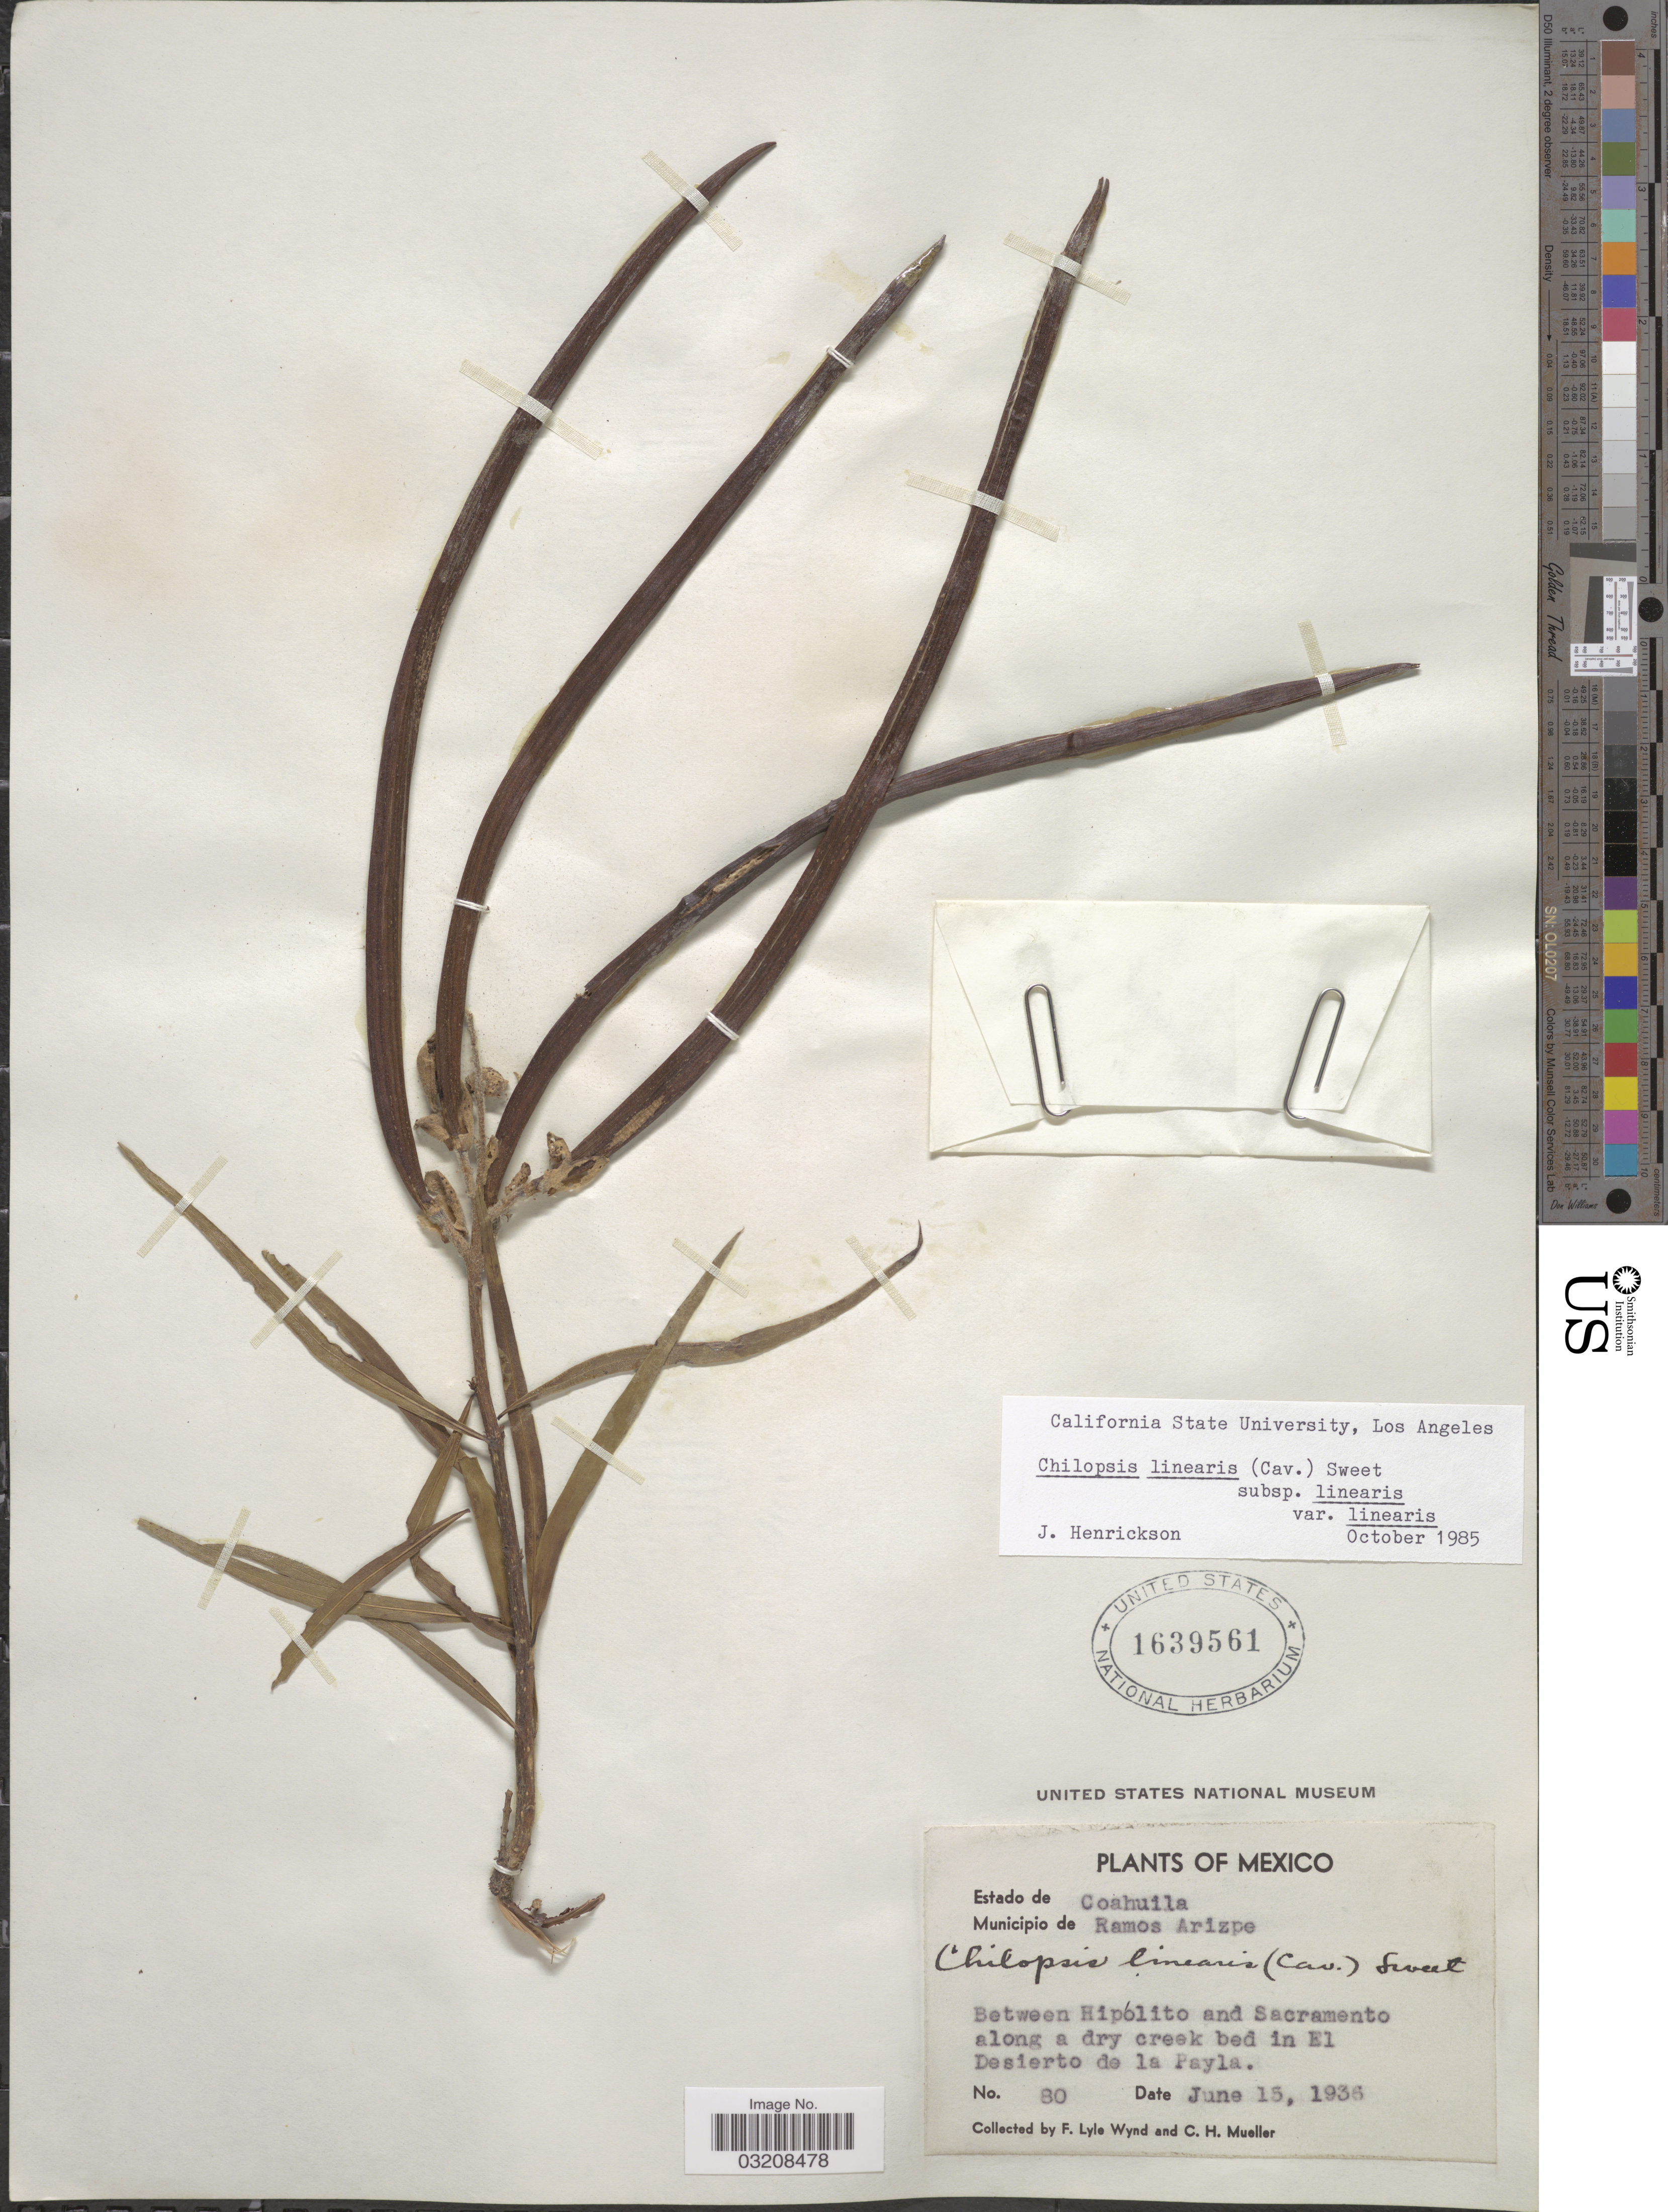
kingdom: Plantae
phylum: Tracheophyta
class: Magnoliopsida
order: Lamiales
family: Bignoniaceae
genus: Chilopsis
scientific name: Chilopsis linearis subsp. linearis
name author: (Cav.) Sweet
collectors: F. L. Wynd & C. H. Mueller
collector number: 80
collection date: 1936-06-15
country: Mexico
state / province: Coahuila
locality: Municipio de Ramos Arizpe. Between Hipólito and Sacramento along a dry creek bed in El Desierto de la Payla.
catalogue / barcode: US 1639561